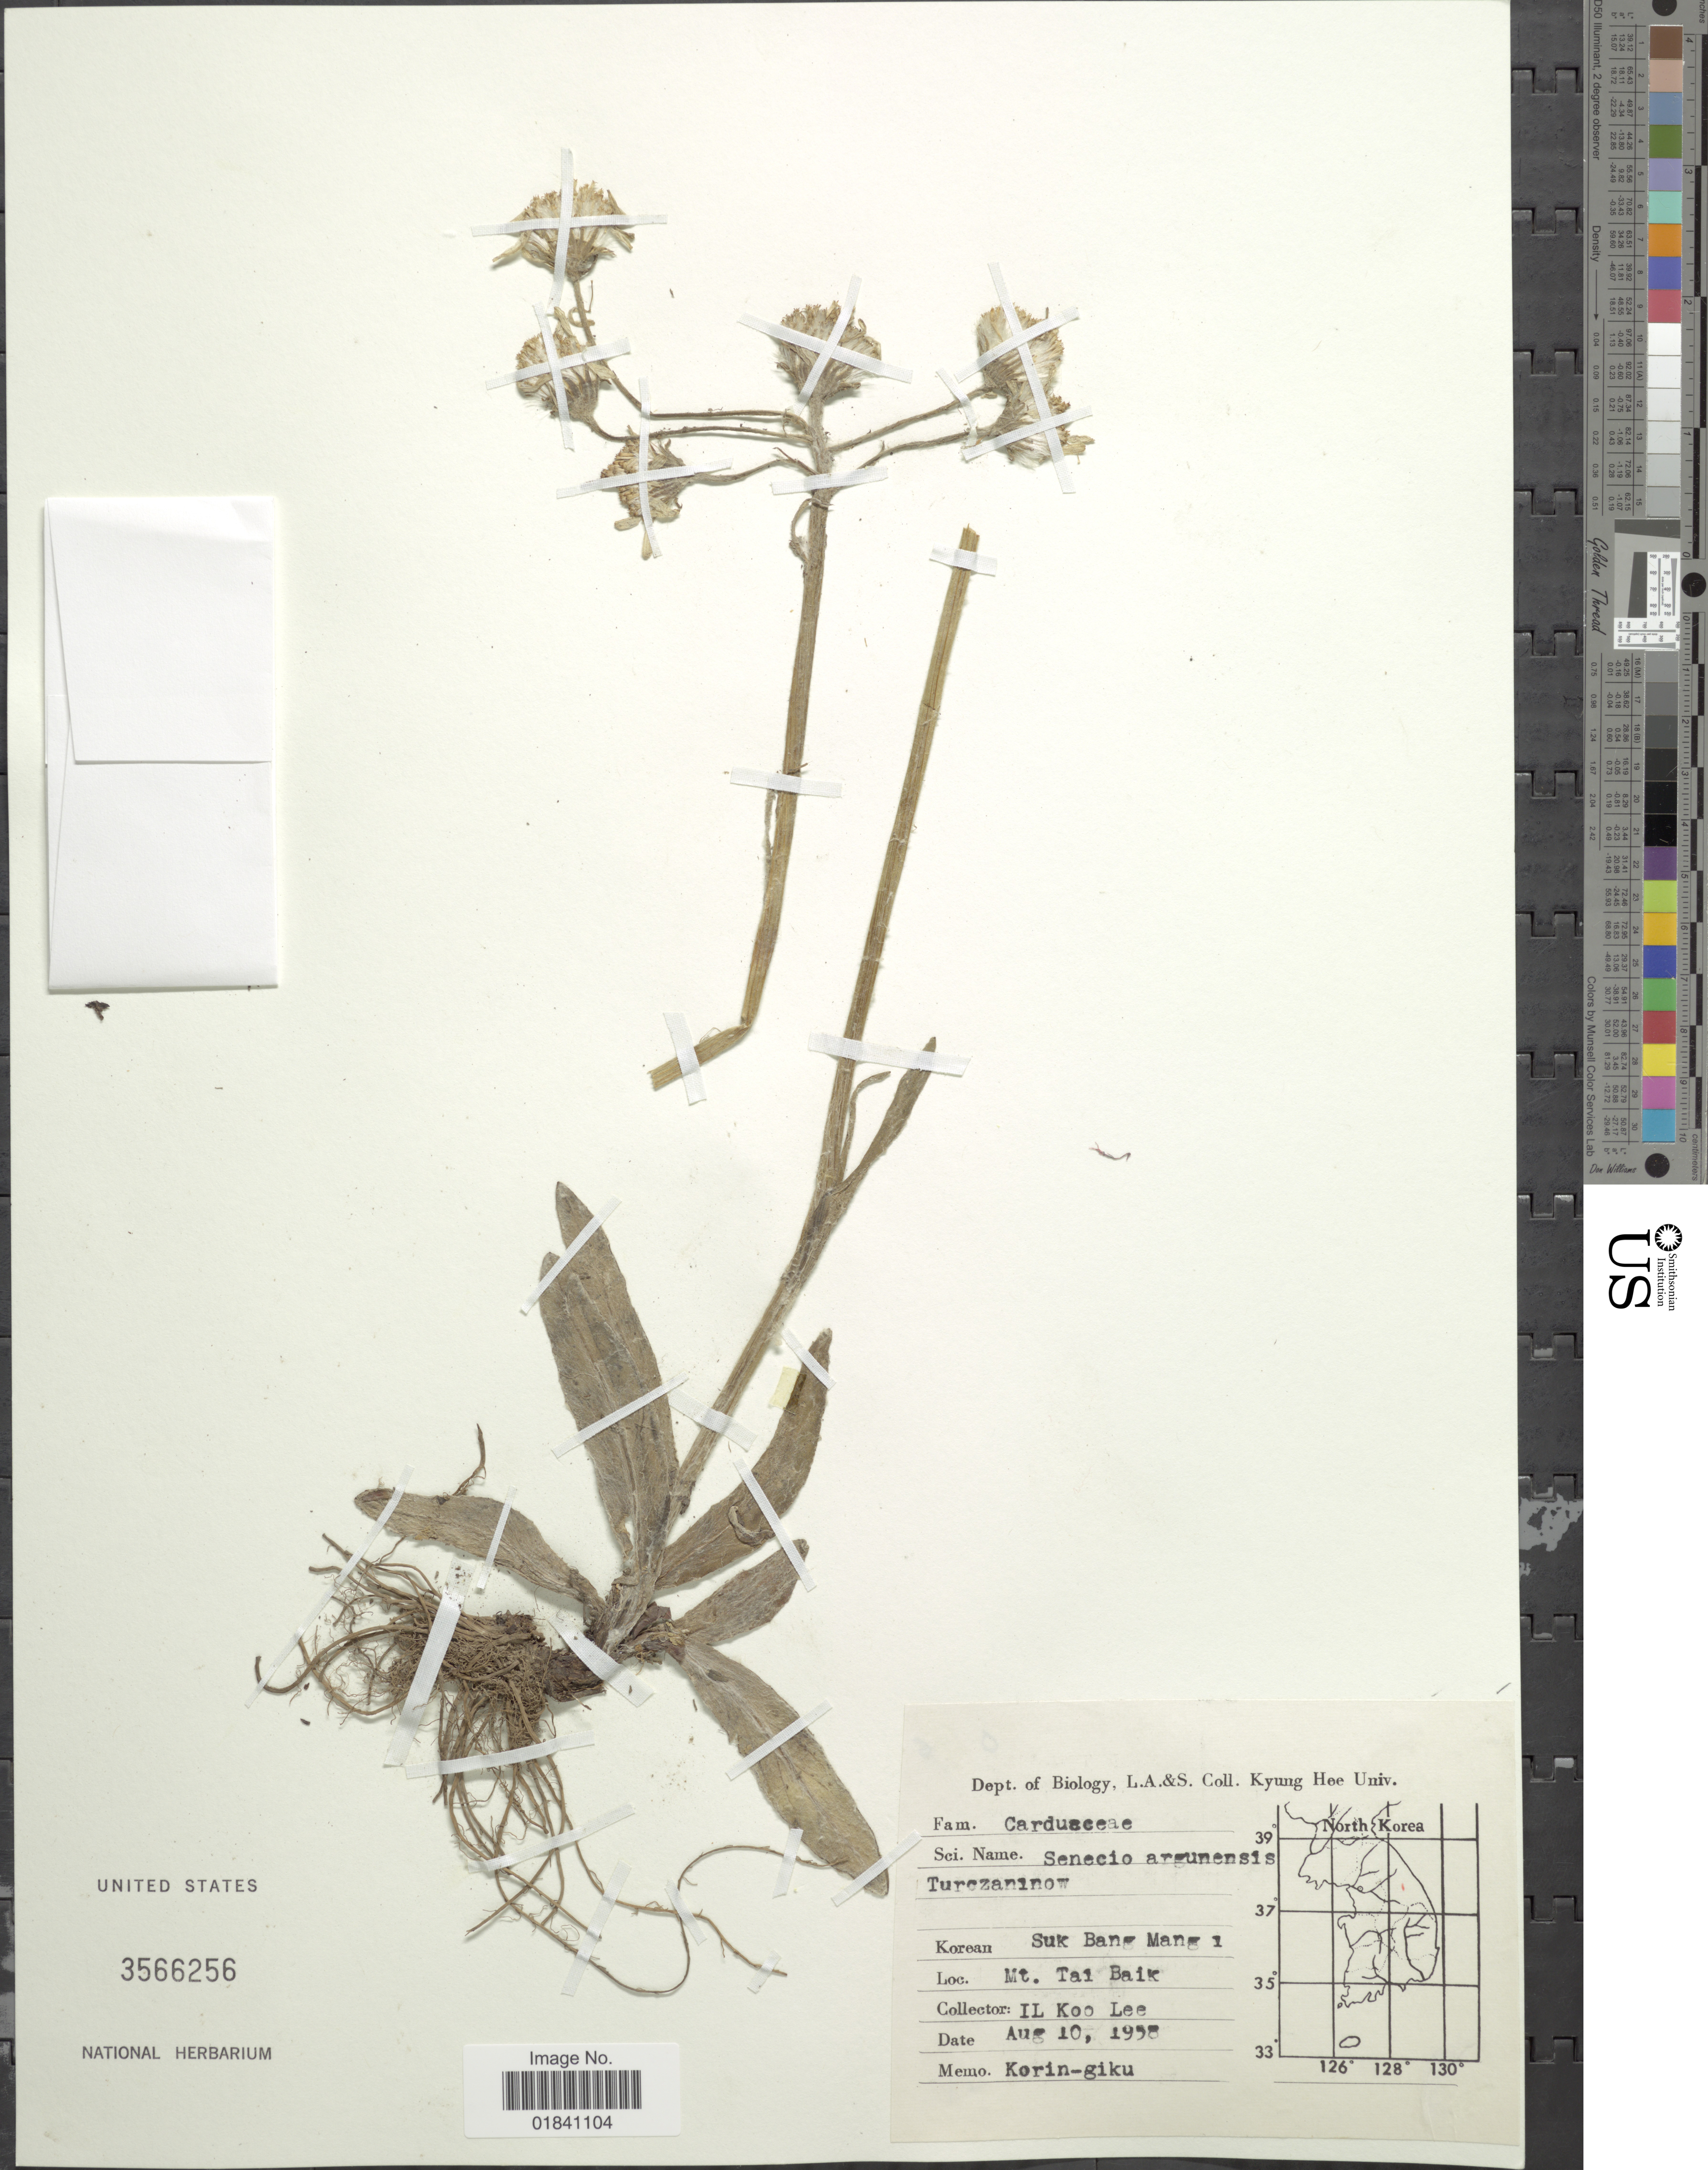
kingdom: Plantae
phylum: Tracheophyta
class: Magnoliopsida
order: Asterales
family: Asteraceae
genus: Senecio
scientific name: Senecio argunensis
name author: Turcz.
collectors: I. Lee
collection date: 1958-08-10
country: North Korea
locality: Mt. Tai Baik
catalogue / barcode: US 3566256